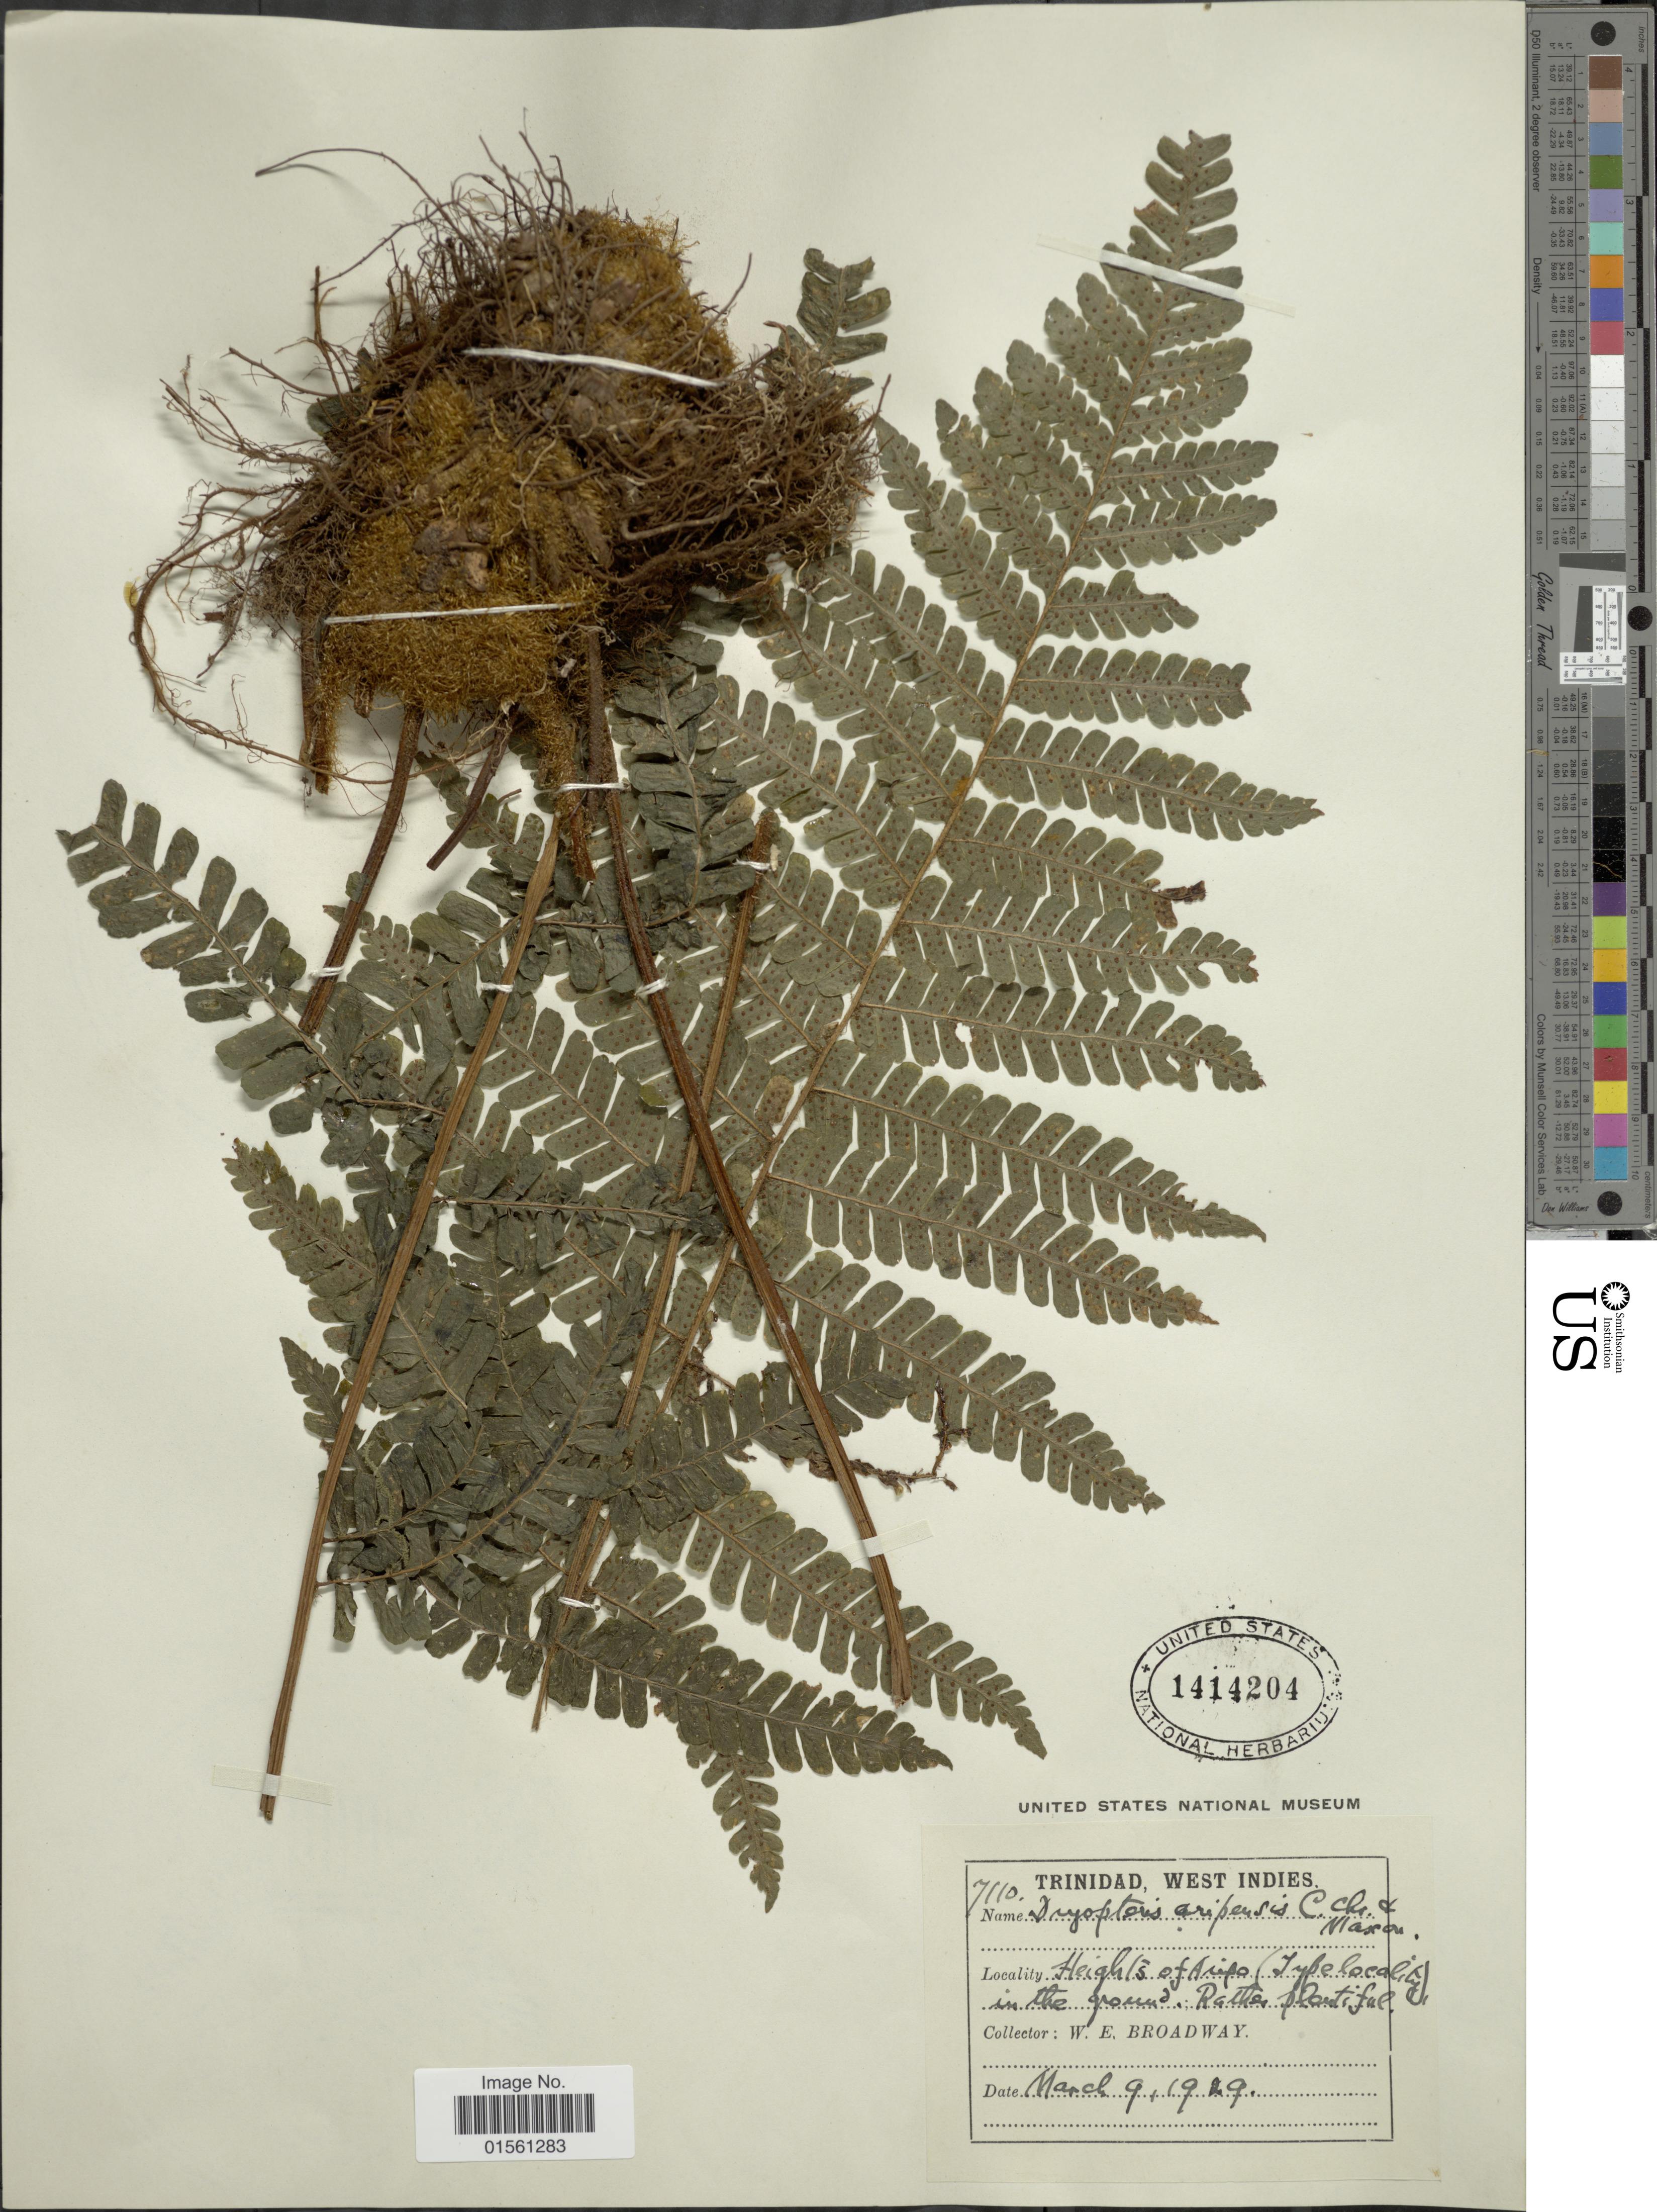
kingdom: Plantae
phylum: Tracheophyta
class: Polypodiopsida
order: Polypodiales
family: Dryopteridaceae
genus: Megalastrum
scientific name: Megalastrum aripense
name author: (C. Chr. & Maxon) A.R. Sm. & R.C. Moran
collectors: W. E. Broadway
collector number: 7110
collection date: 1929-03-09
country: Trinidad and Tobago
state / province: Trinidad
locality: West Indies, Heights of Aripo, (Type locality) in the ground.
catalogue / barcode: US 1414204